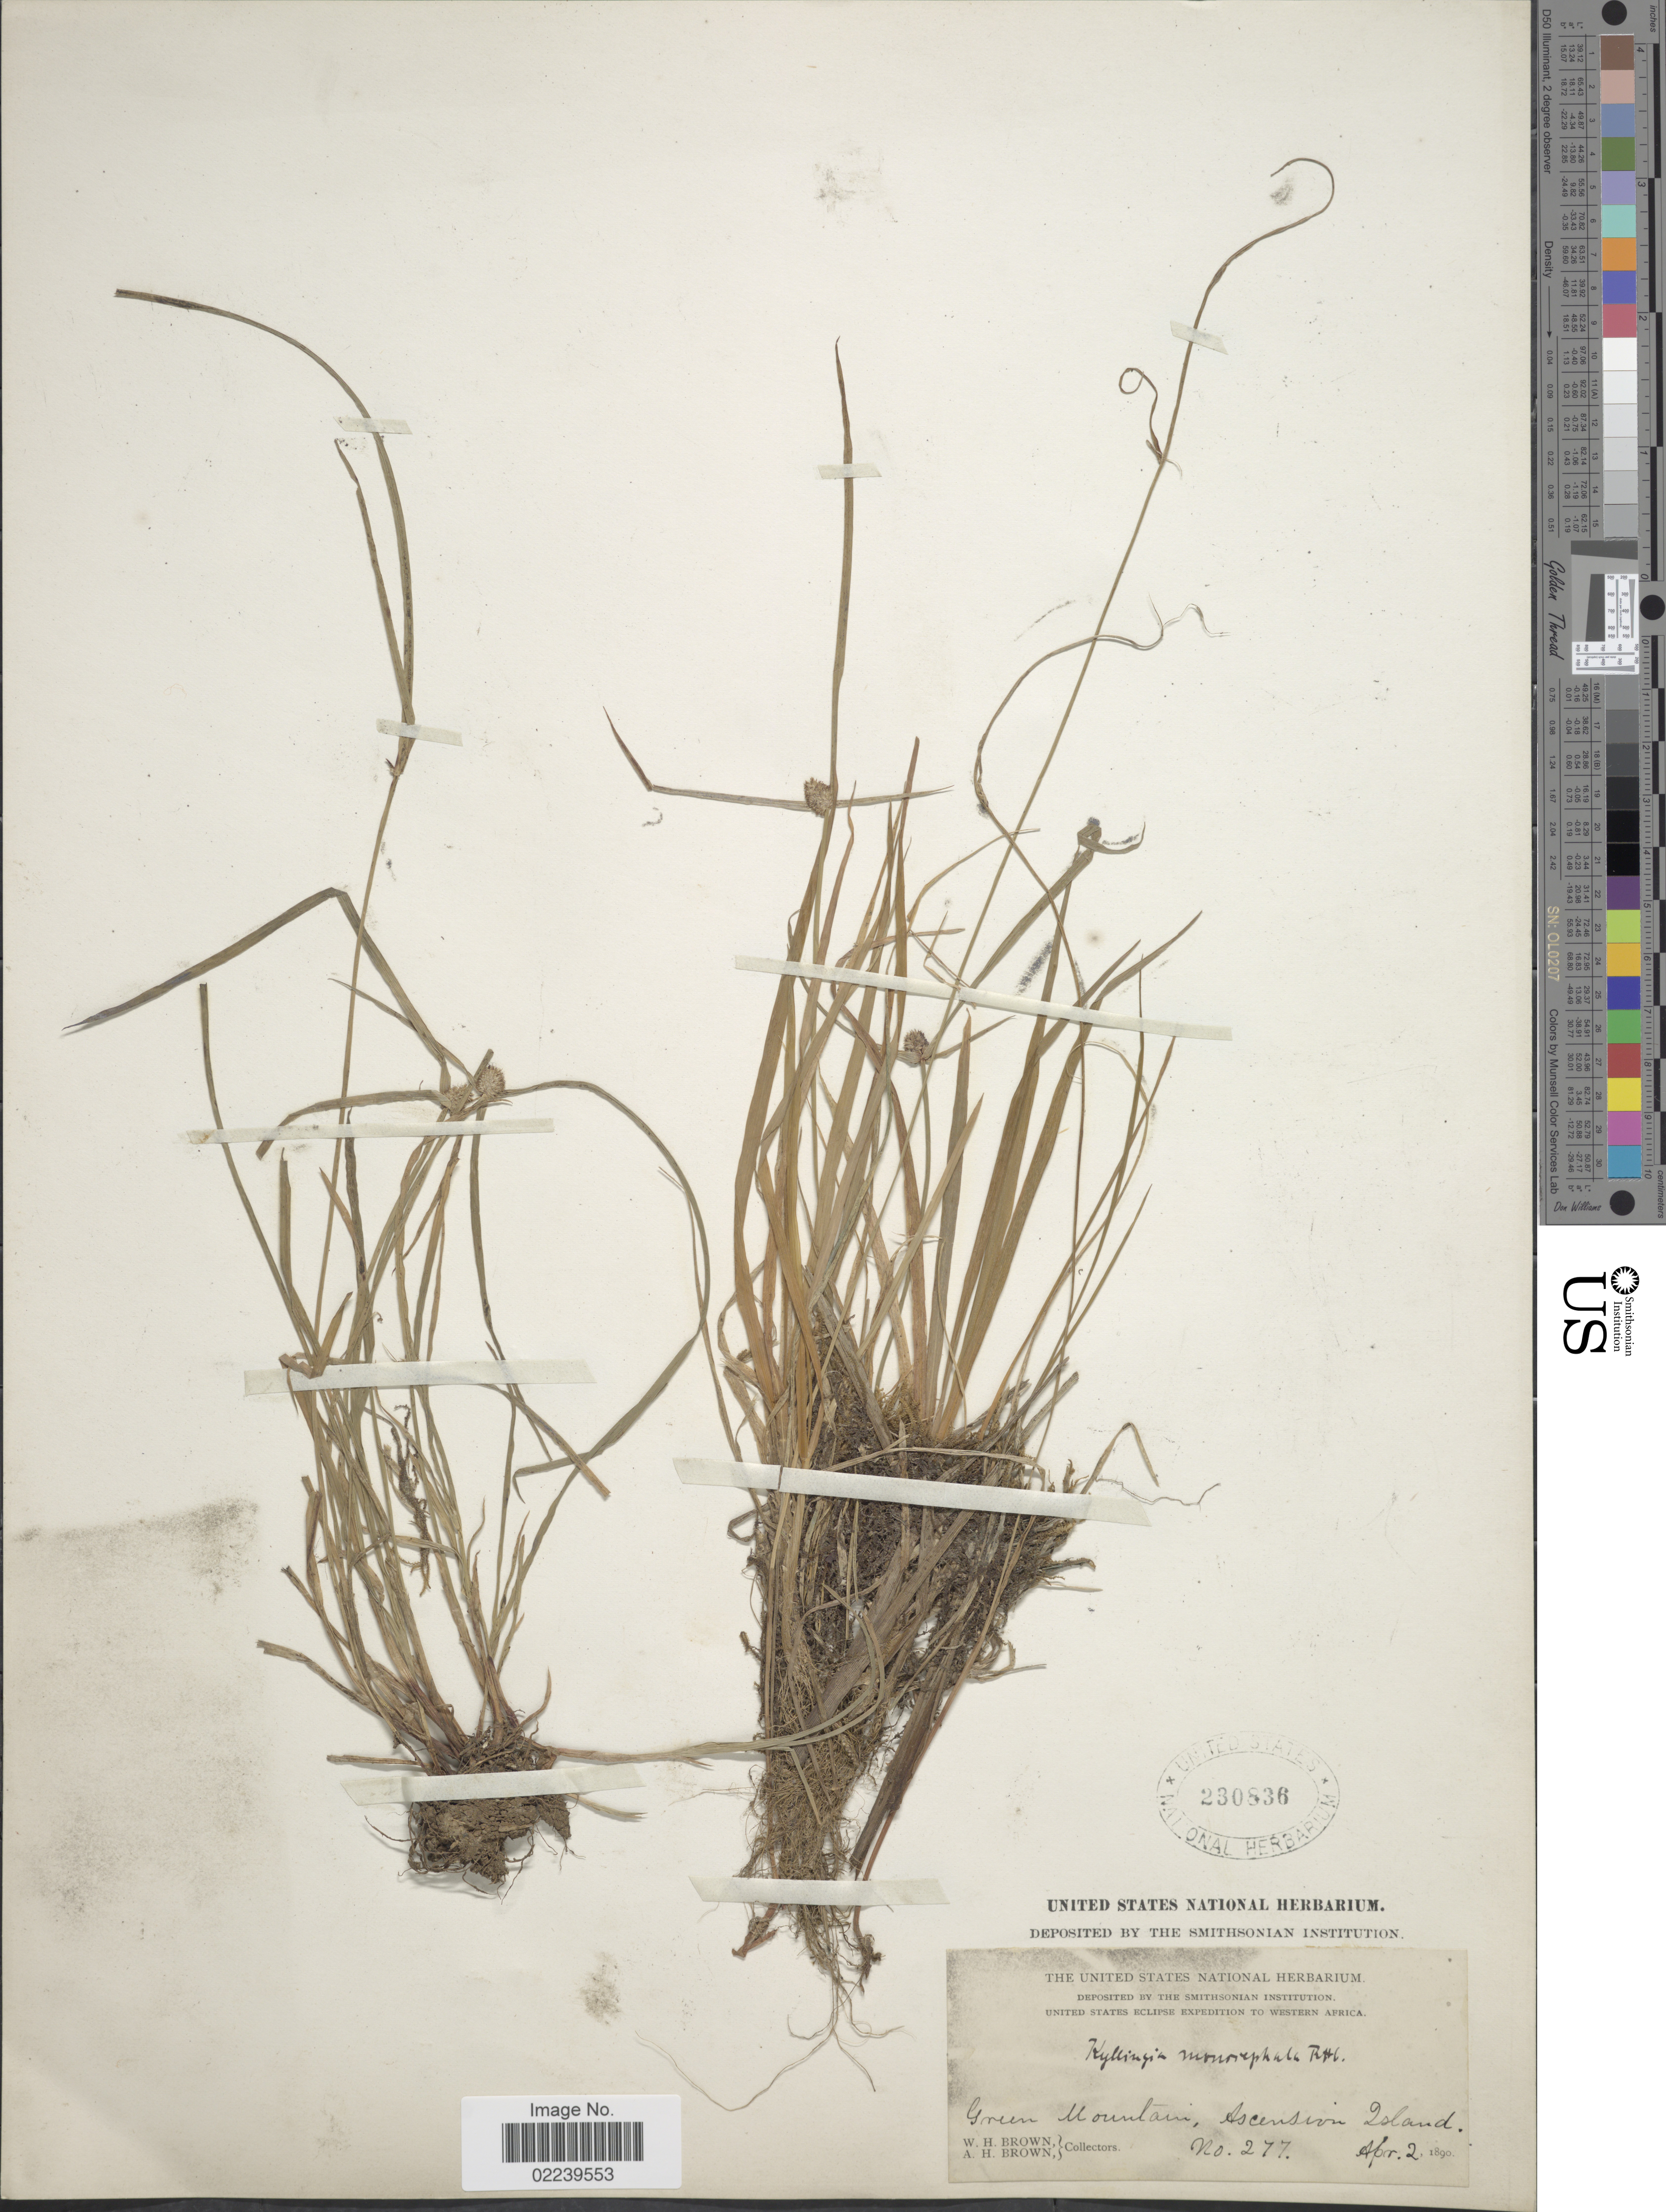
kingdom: Plantae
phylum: Tracheophyta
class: Liliopsida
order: Poales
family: Cyperaceae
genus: Cyperus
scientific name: Cyperus brevifolius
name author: (Rottb.) Hassk.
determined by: Strong, M. T., (US), Smithsonian Institution - National Museum of Natural History (UNITED STATES)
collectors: W. H. Brown & A. H. Brown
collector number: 277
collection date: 1890-04-02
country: St. Helena Islands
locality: Western Africa. Green Mountain, Ascension Island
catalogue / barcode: US 230836